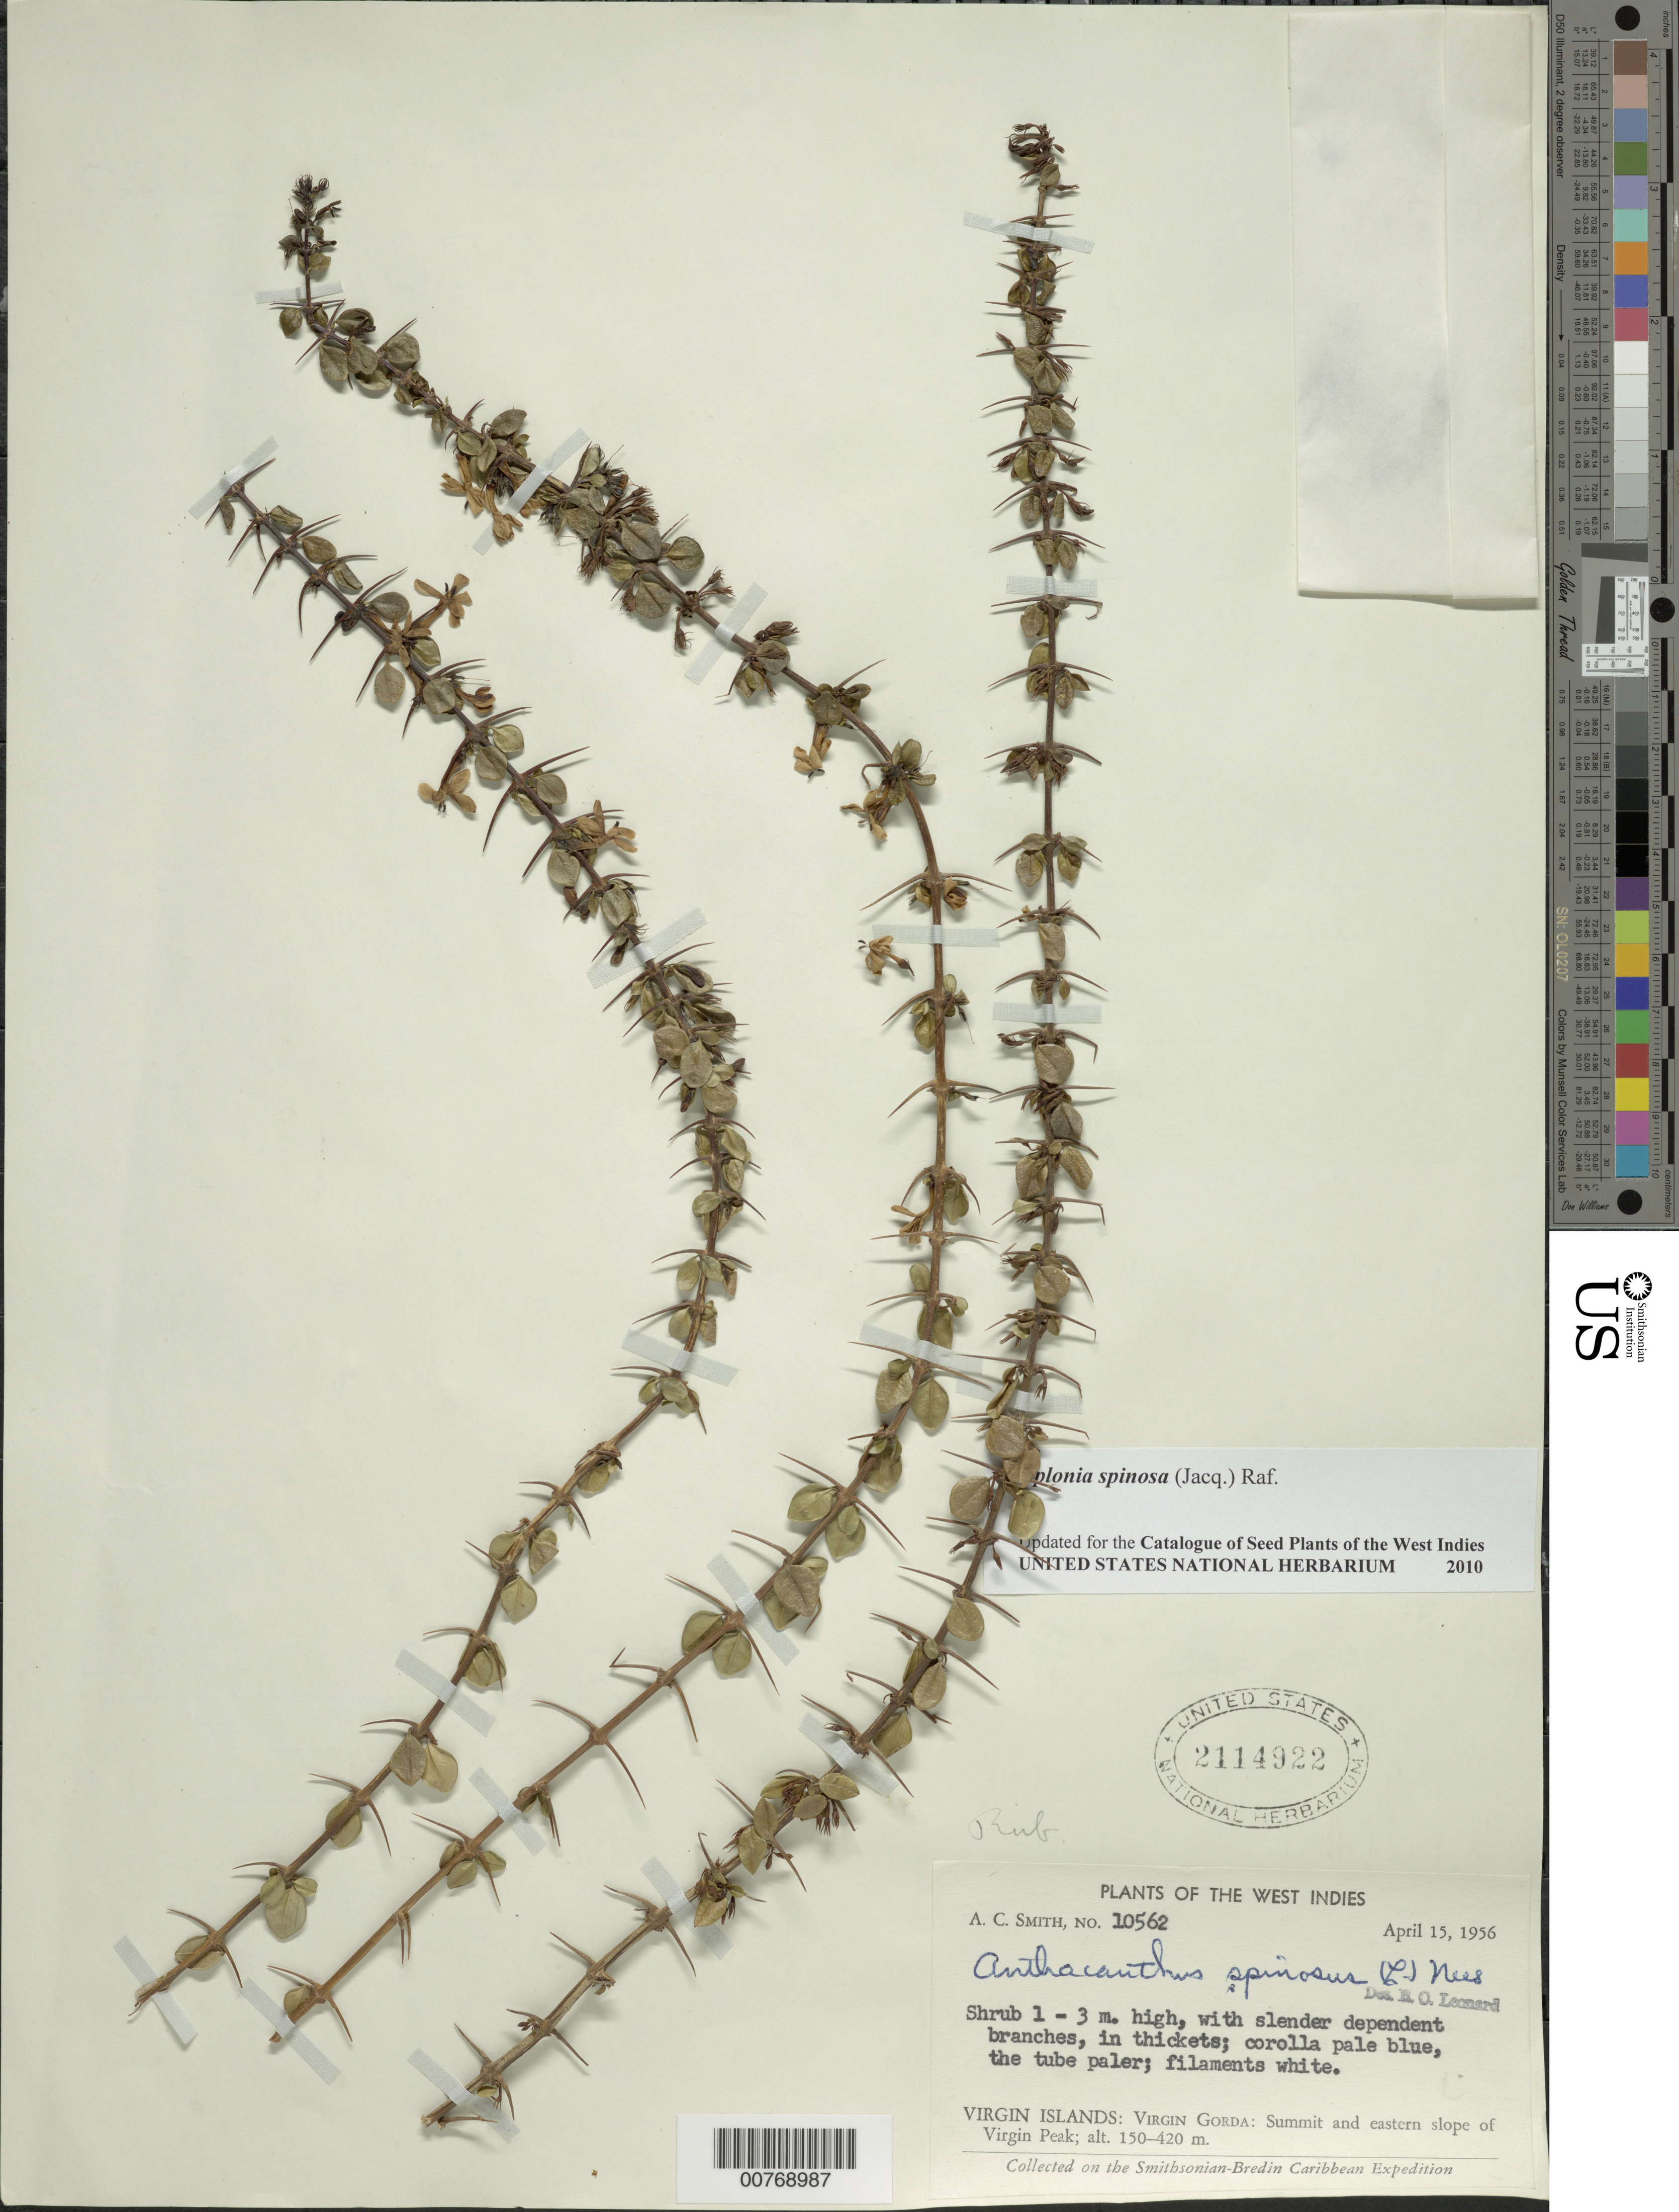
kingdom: Plantae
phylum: Tracheophyta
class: Magnoliopsida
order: Lamiales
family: Acanthaceae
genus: Oplonia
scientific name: Oplonia spinosa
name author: Raf.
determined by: Acevedo-Rodríguez, P., (BOT), Smithsonian Institution - National Museum of Natural History (UNITED STATES)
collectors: A. C. Smith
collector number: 10562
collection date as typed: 15 Apr 1956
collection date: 1956-04-15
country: British Virgin Islands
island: Virgin Gorda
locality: Summit and eastern slope of Virgin Peak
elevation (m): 150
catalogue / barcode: US 2114922